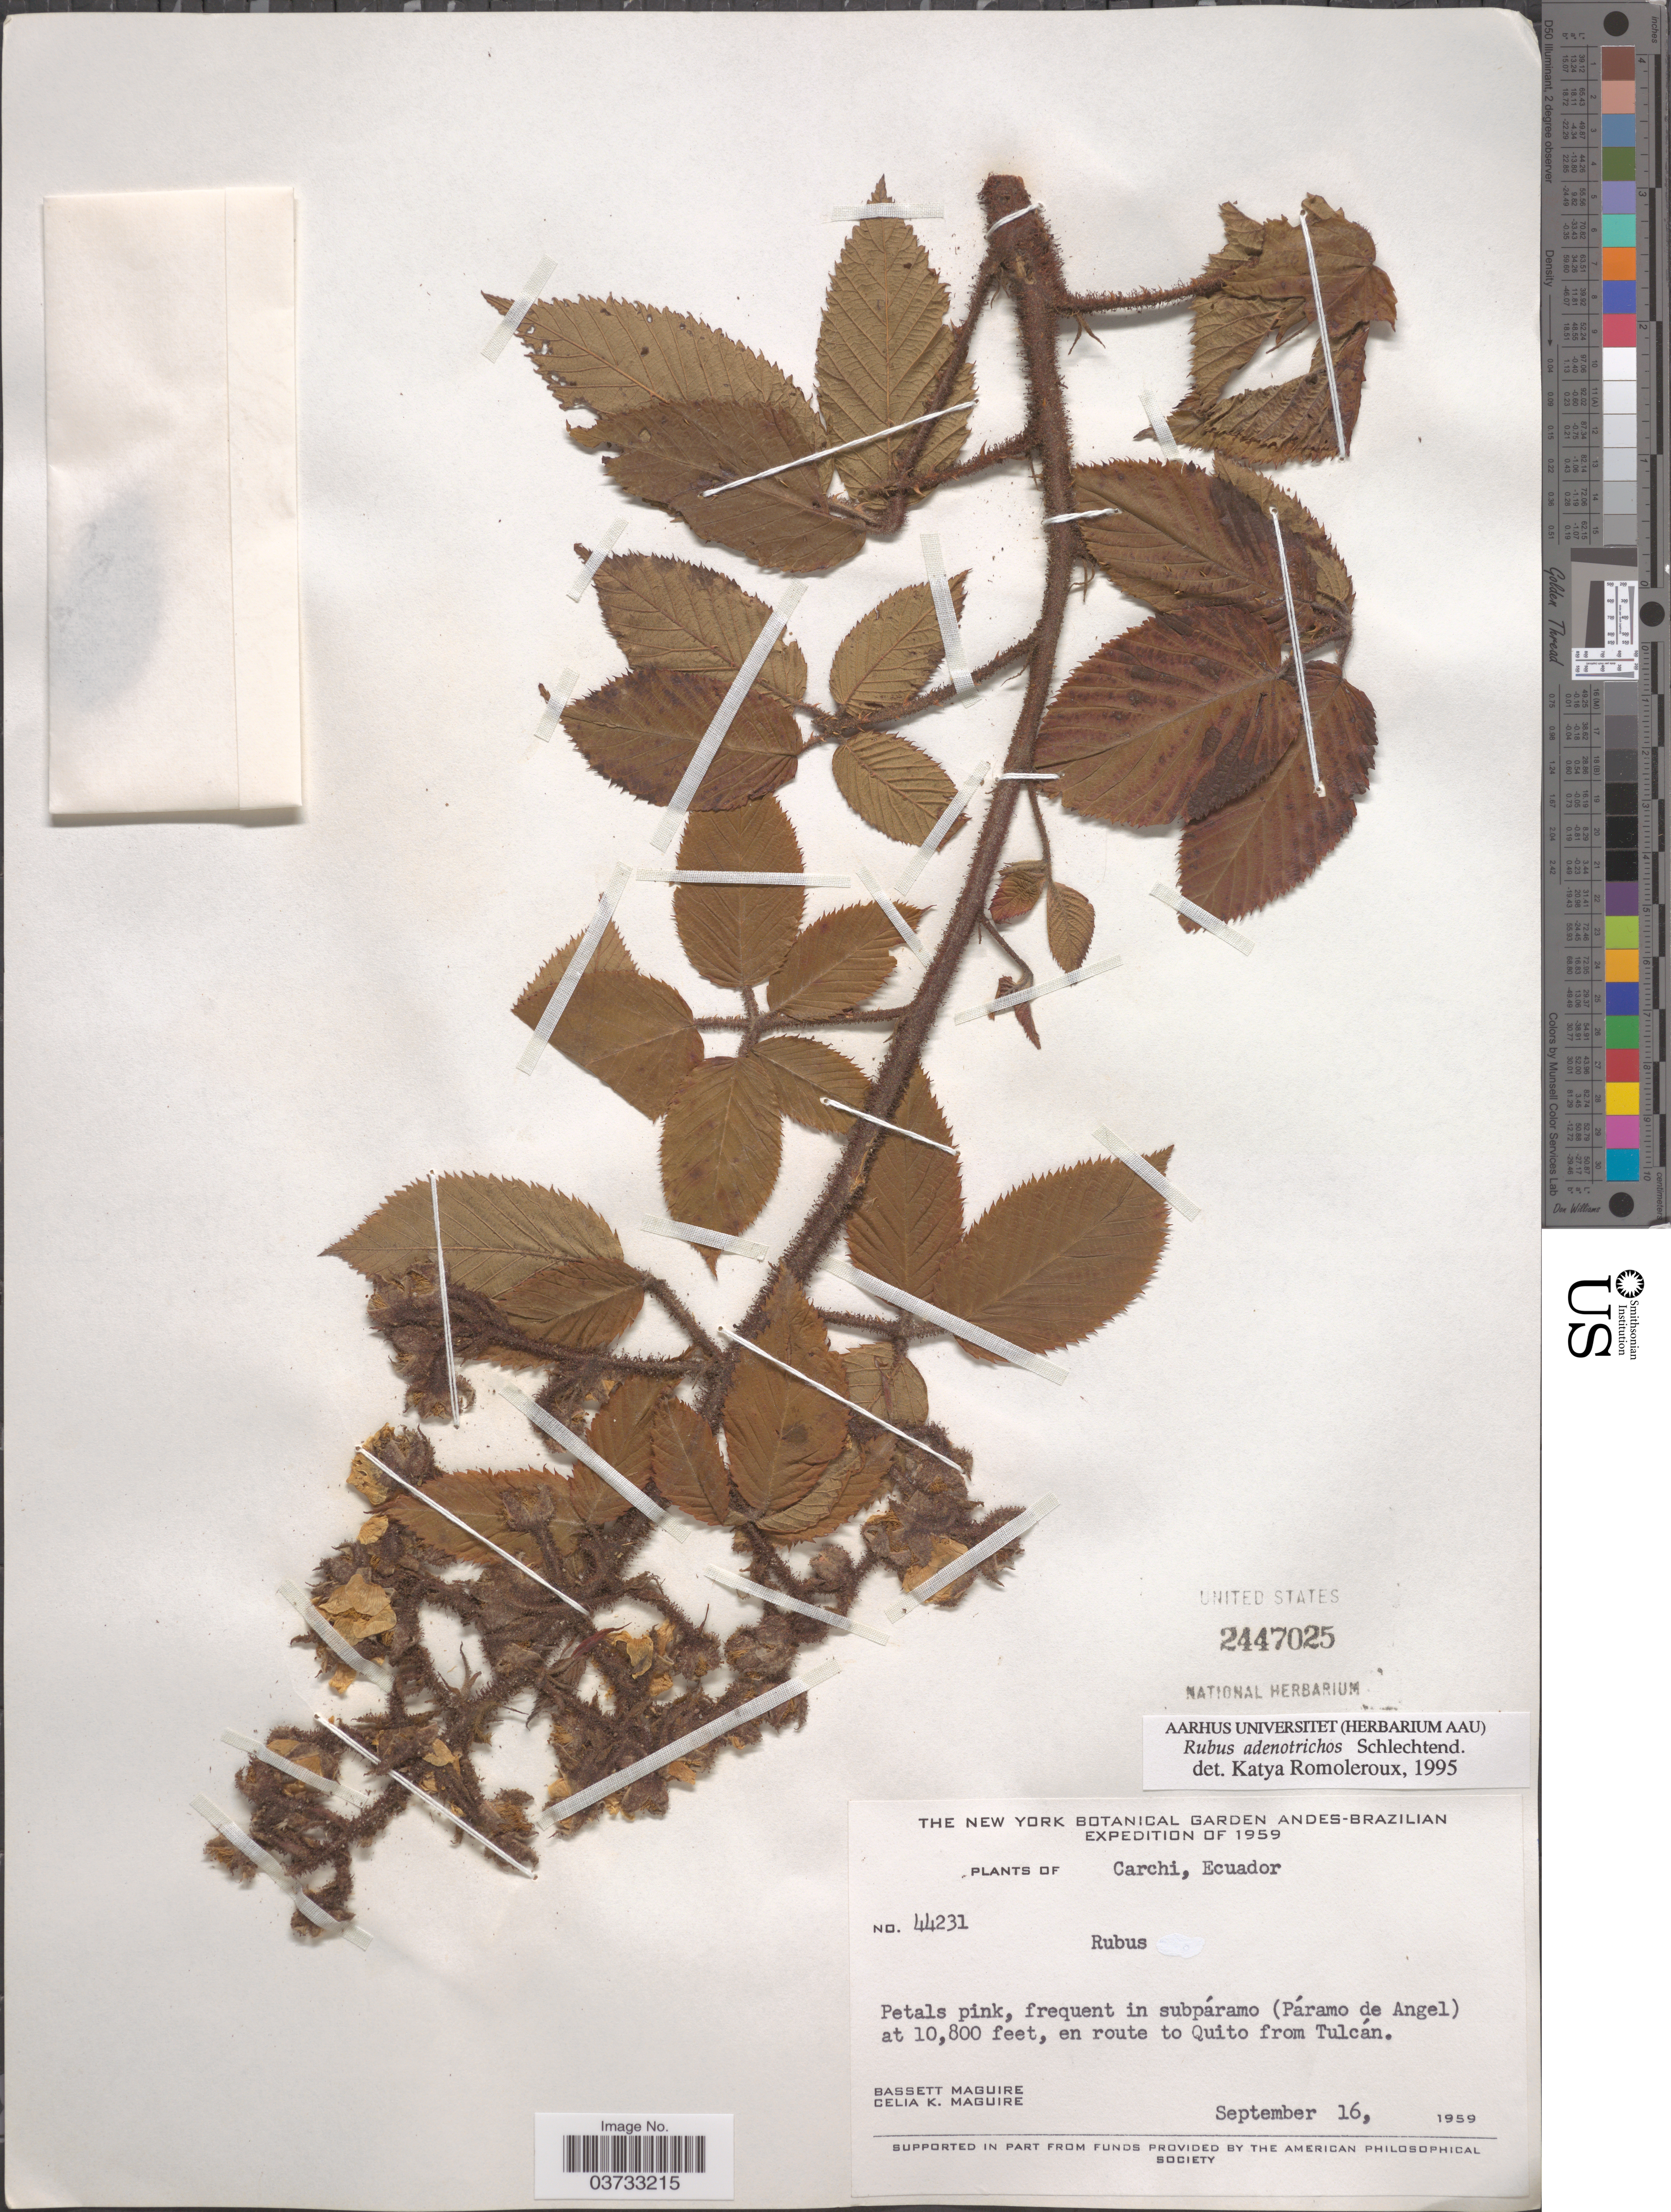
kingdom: Plantae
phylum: Tracheophyta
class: Magnoliopsida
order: Rosales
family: Rosaceae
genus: Rubus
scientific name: Rubus adenotrichos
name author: Schltdl.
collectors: B. Maguire & C. K. Maguire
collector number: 44231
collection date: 1959-09-16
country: Ecuador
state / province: Carchi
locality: (Páramo de Angel) en route to Quito from Tulcán.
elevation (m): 3292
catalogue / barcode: US 2447025